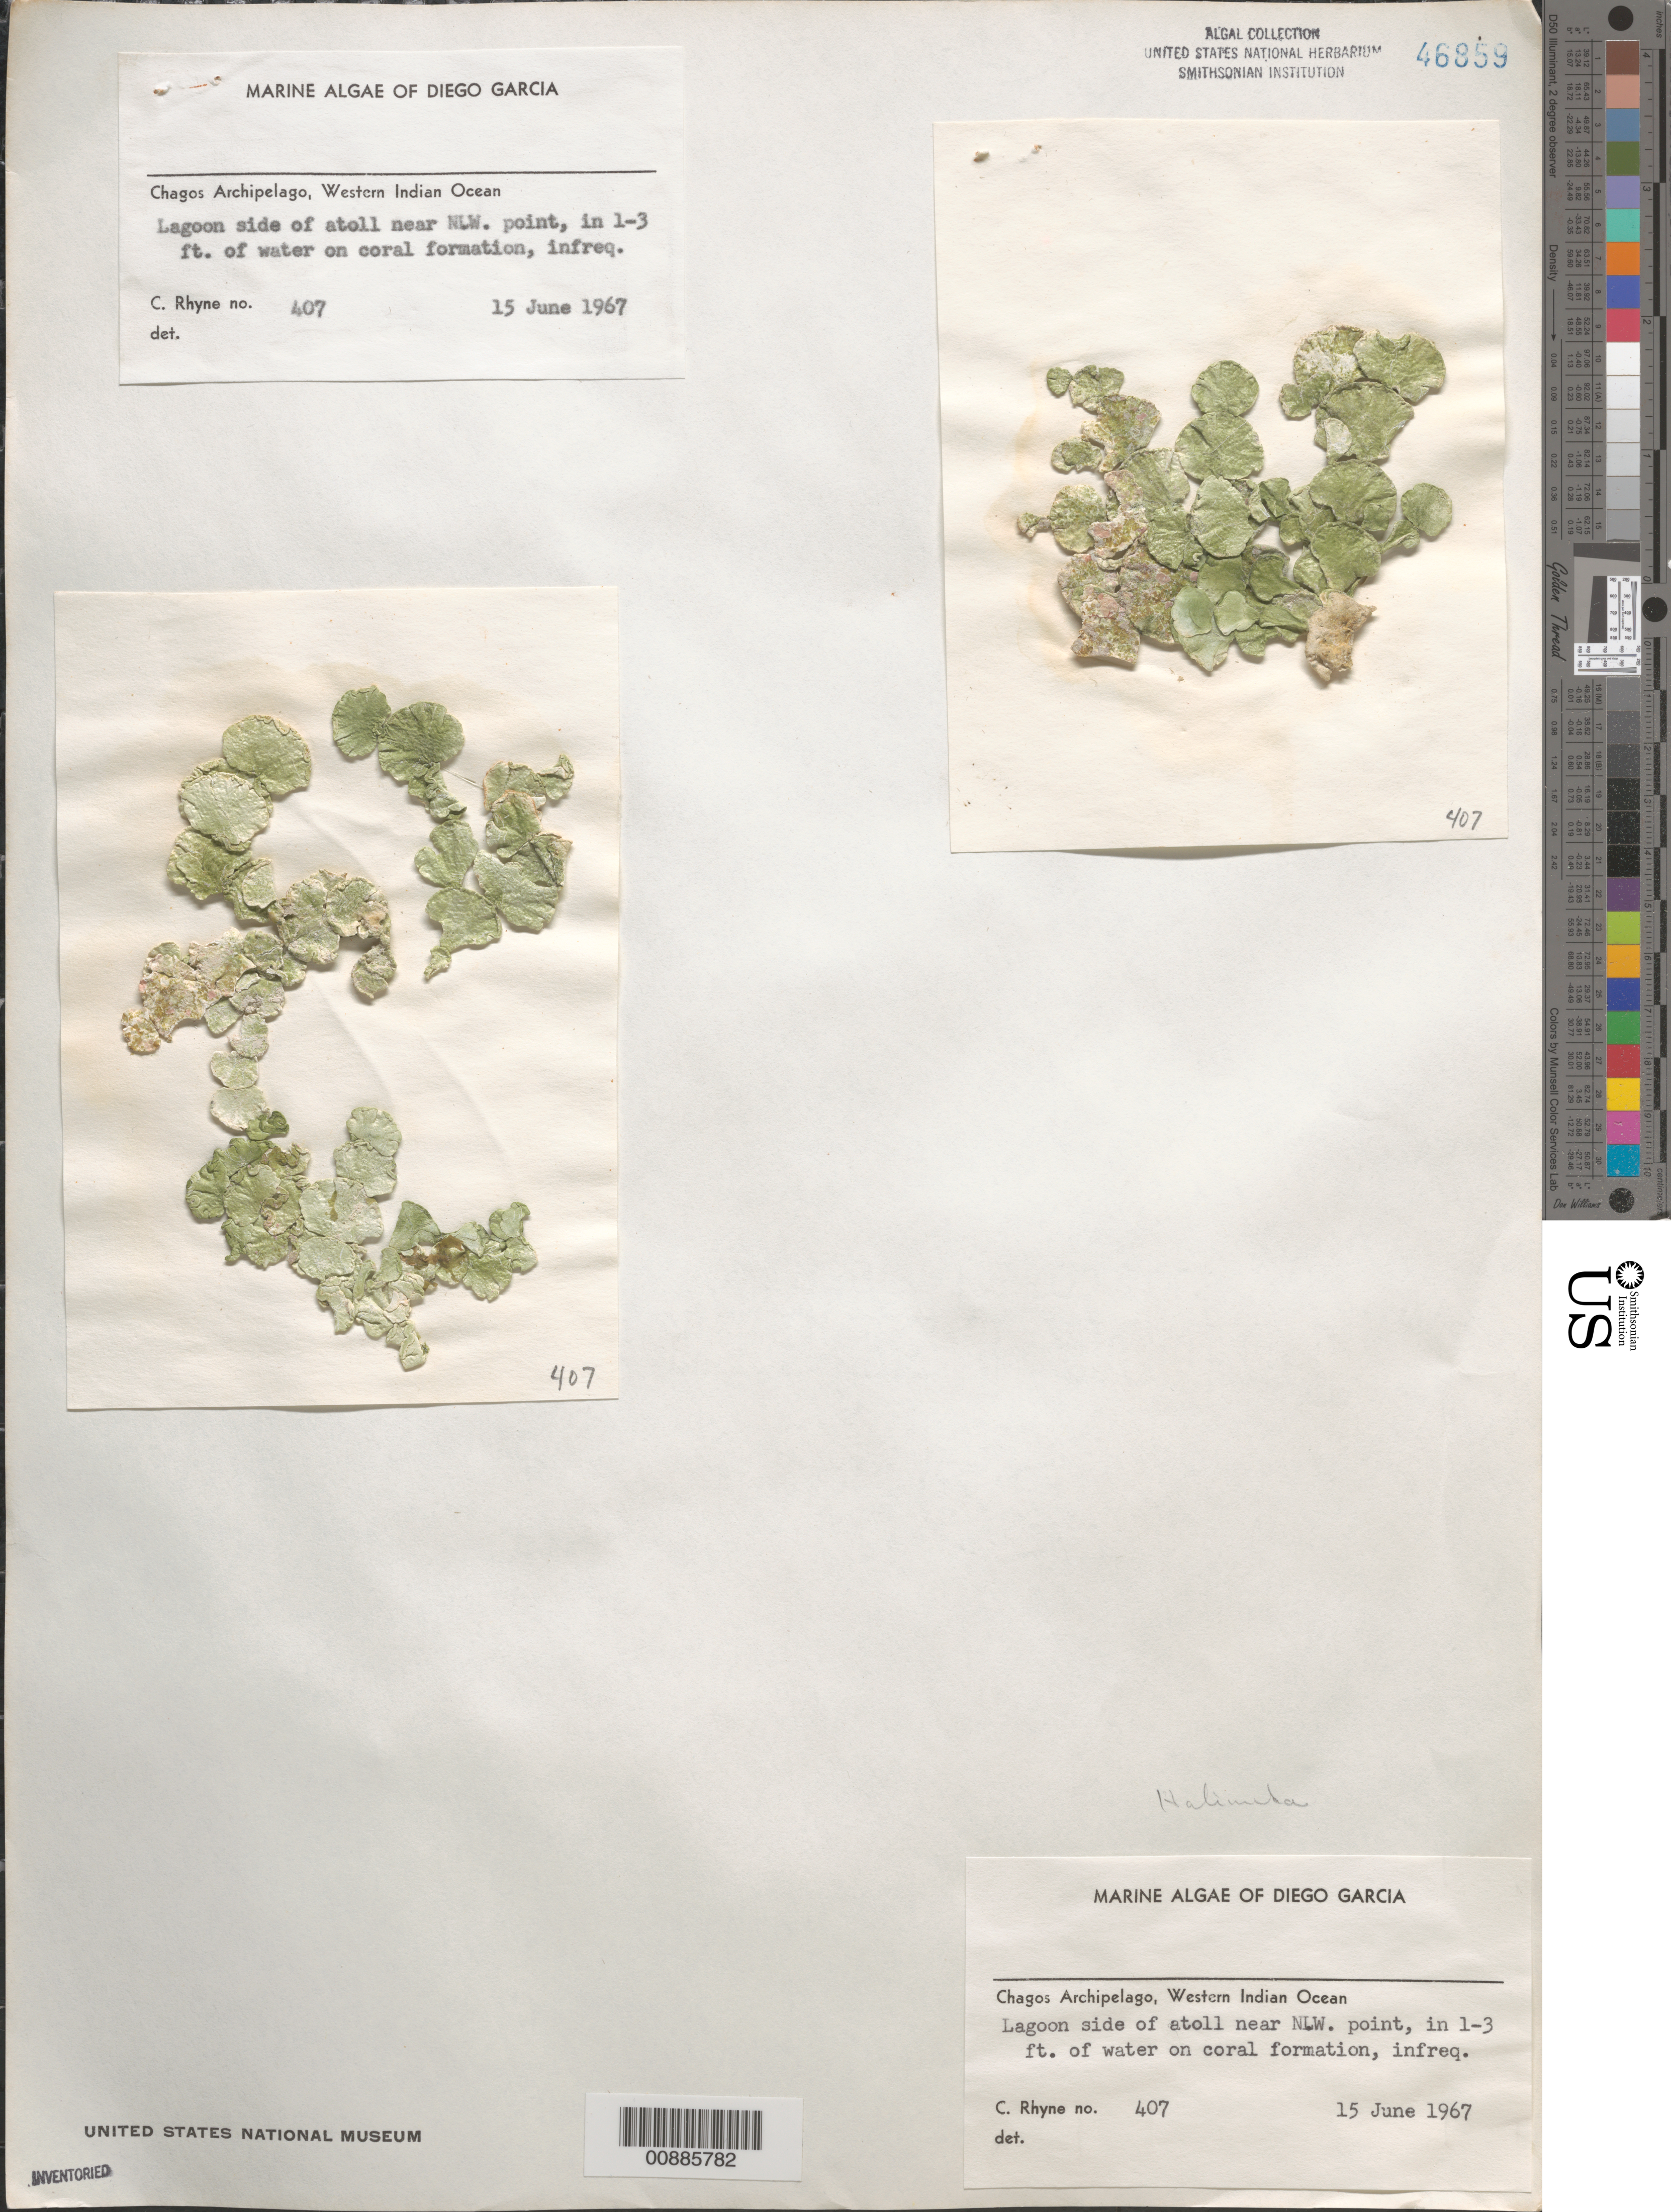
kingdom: Plantae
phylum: Chlorophyta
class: Ulvophyceae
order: Bryopsidales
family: Halimedaceae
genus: Halimeda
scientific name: Halimeda sp.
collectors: C. Rhyne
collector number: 407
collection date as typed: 15 Jun 1967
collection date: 1967-06-15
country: British Indian Ocean Territory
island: Diego Garcia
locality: Atoll near Northwest Point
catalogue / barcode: US 46859